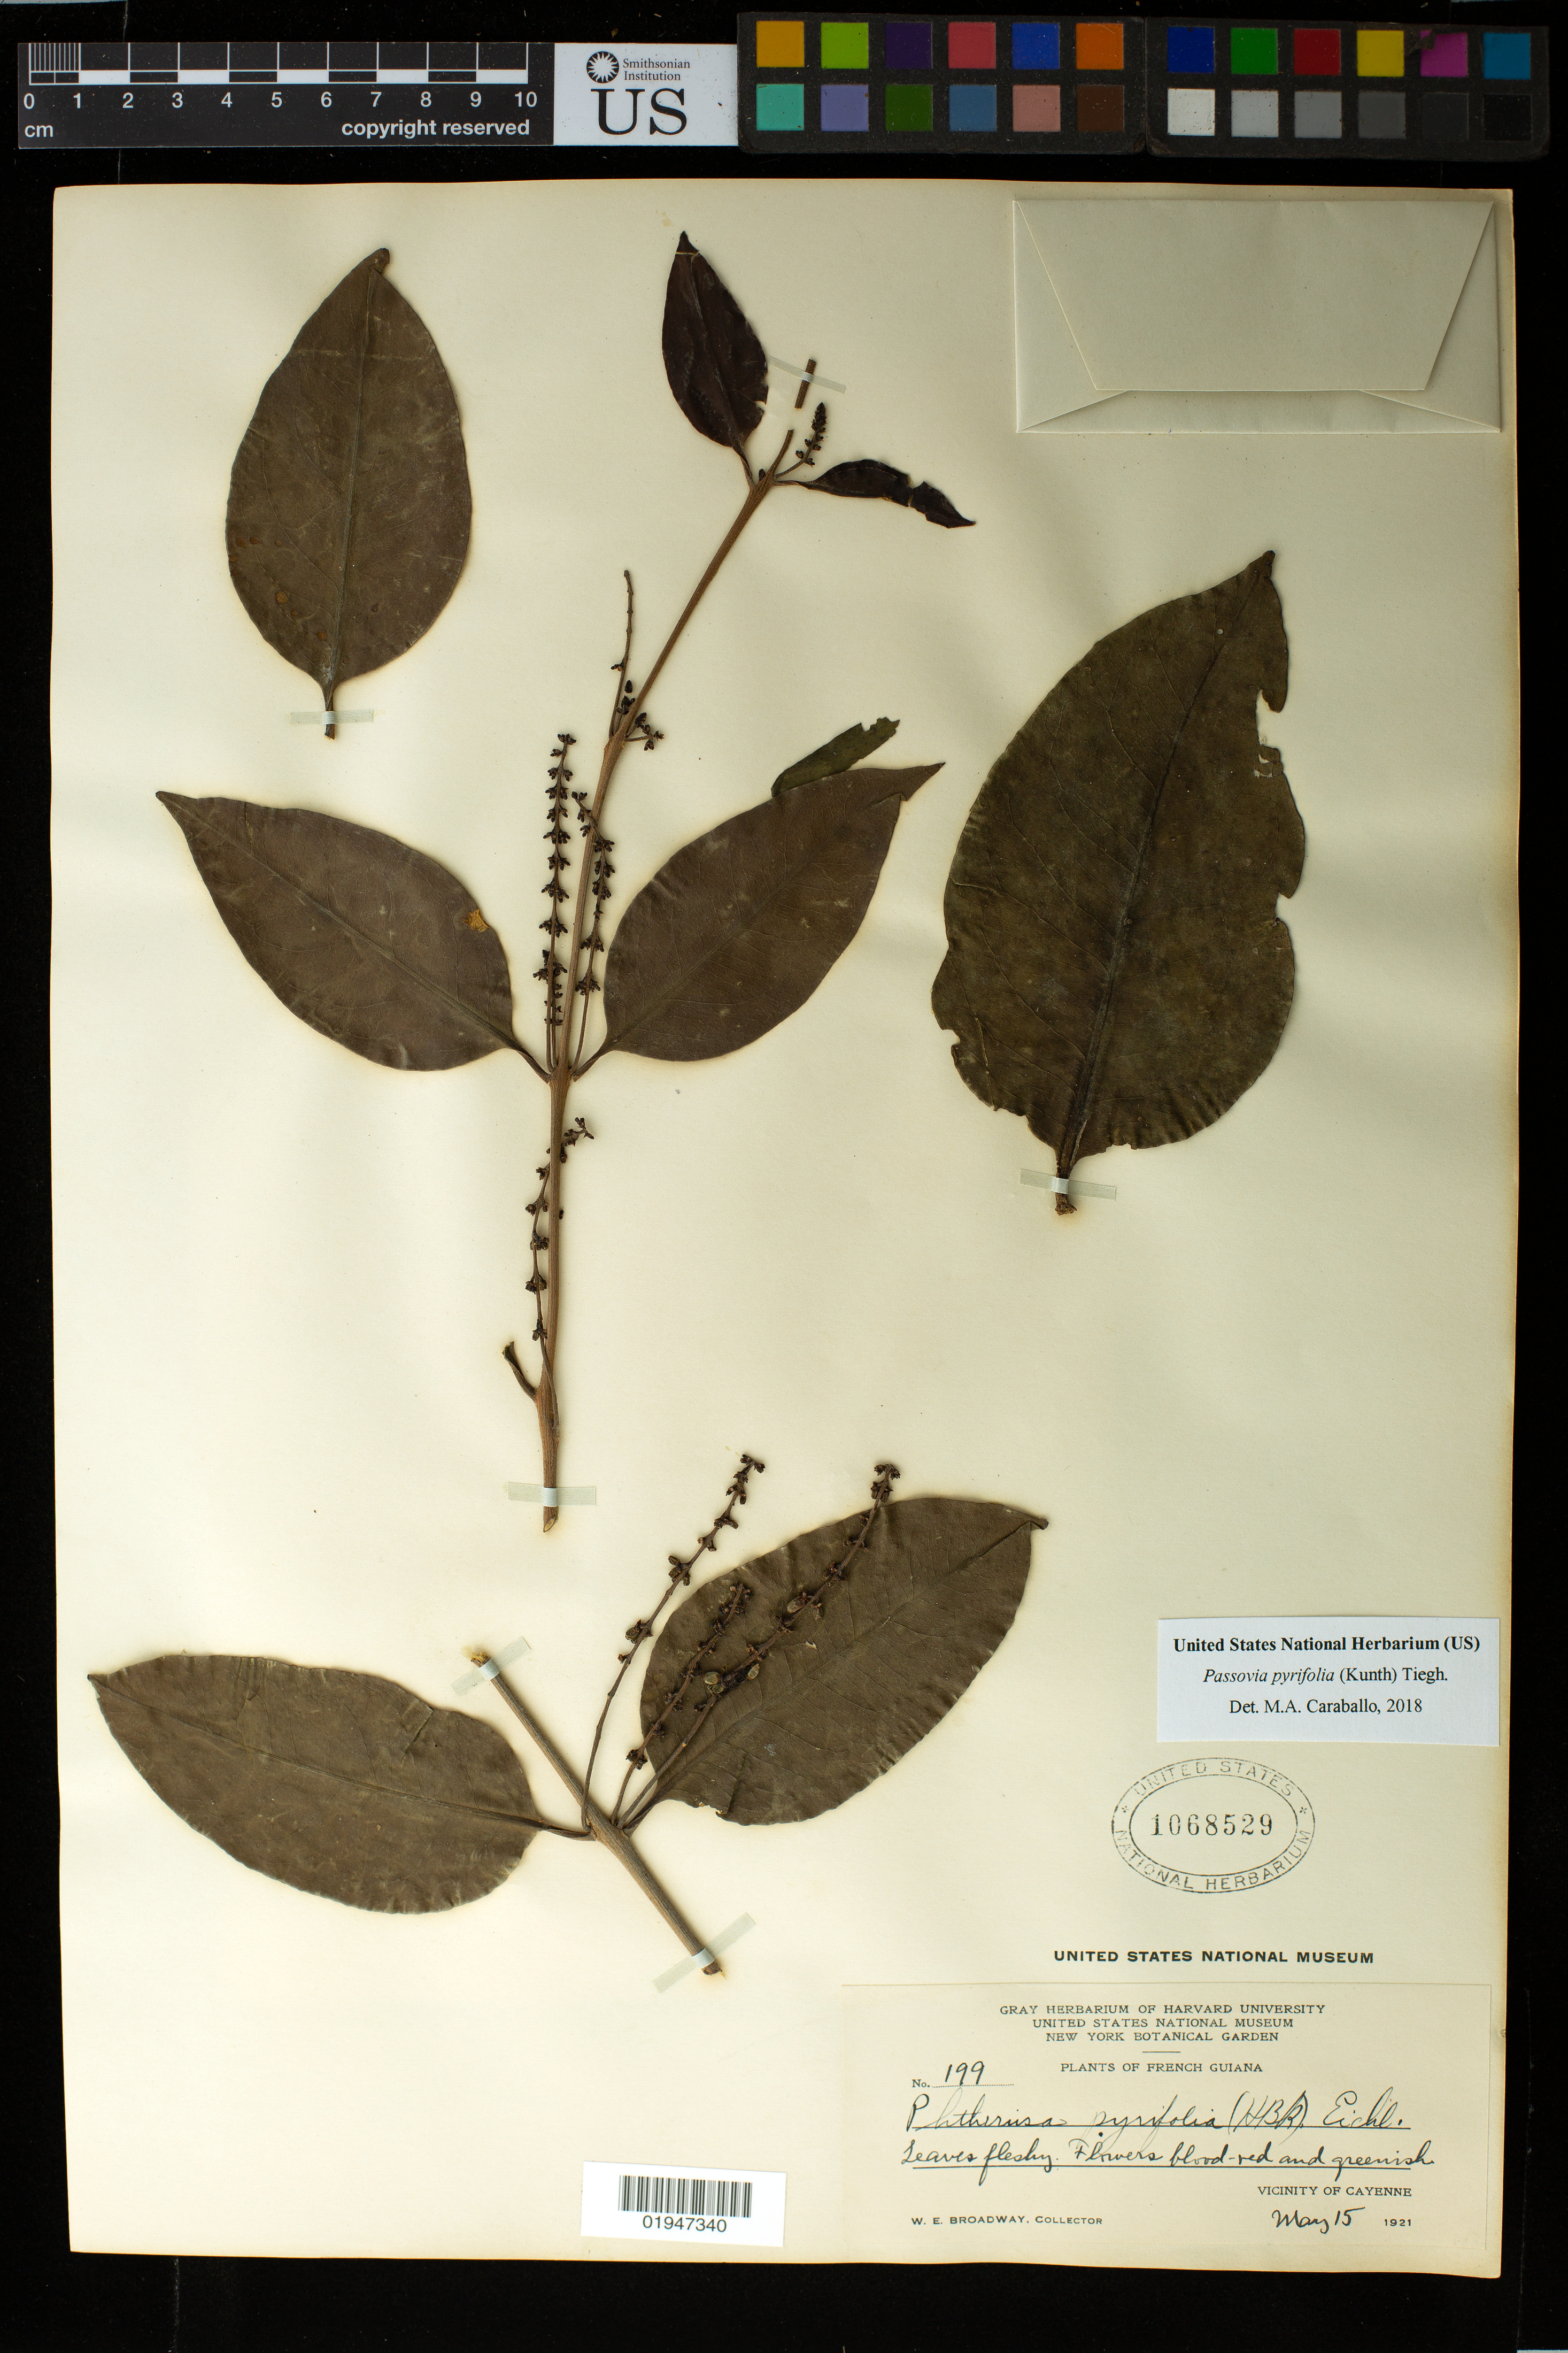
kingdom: Plantae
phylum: Tracheophyta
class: Magnoliopsida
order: Santalales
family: Loranthaceae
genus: Passovia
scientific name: Passovia pyrifolia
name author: (Kunth) Tiegh.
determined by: Caraballo-Ortiz, Marcos A., (MISS), University of Mississippi (UNITED STATES)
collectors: W. E. Broadway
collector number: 199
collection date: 1921-05-15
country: French Guiana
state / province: Cayenne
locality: Cayenne vicinity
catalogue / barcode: US 1068529